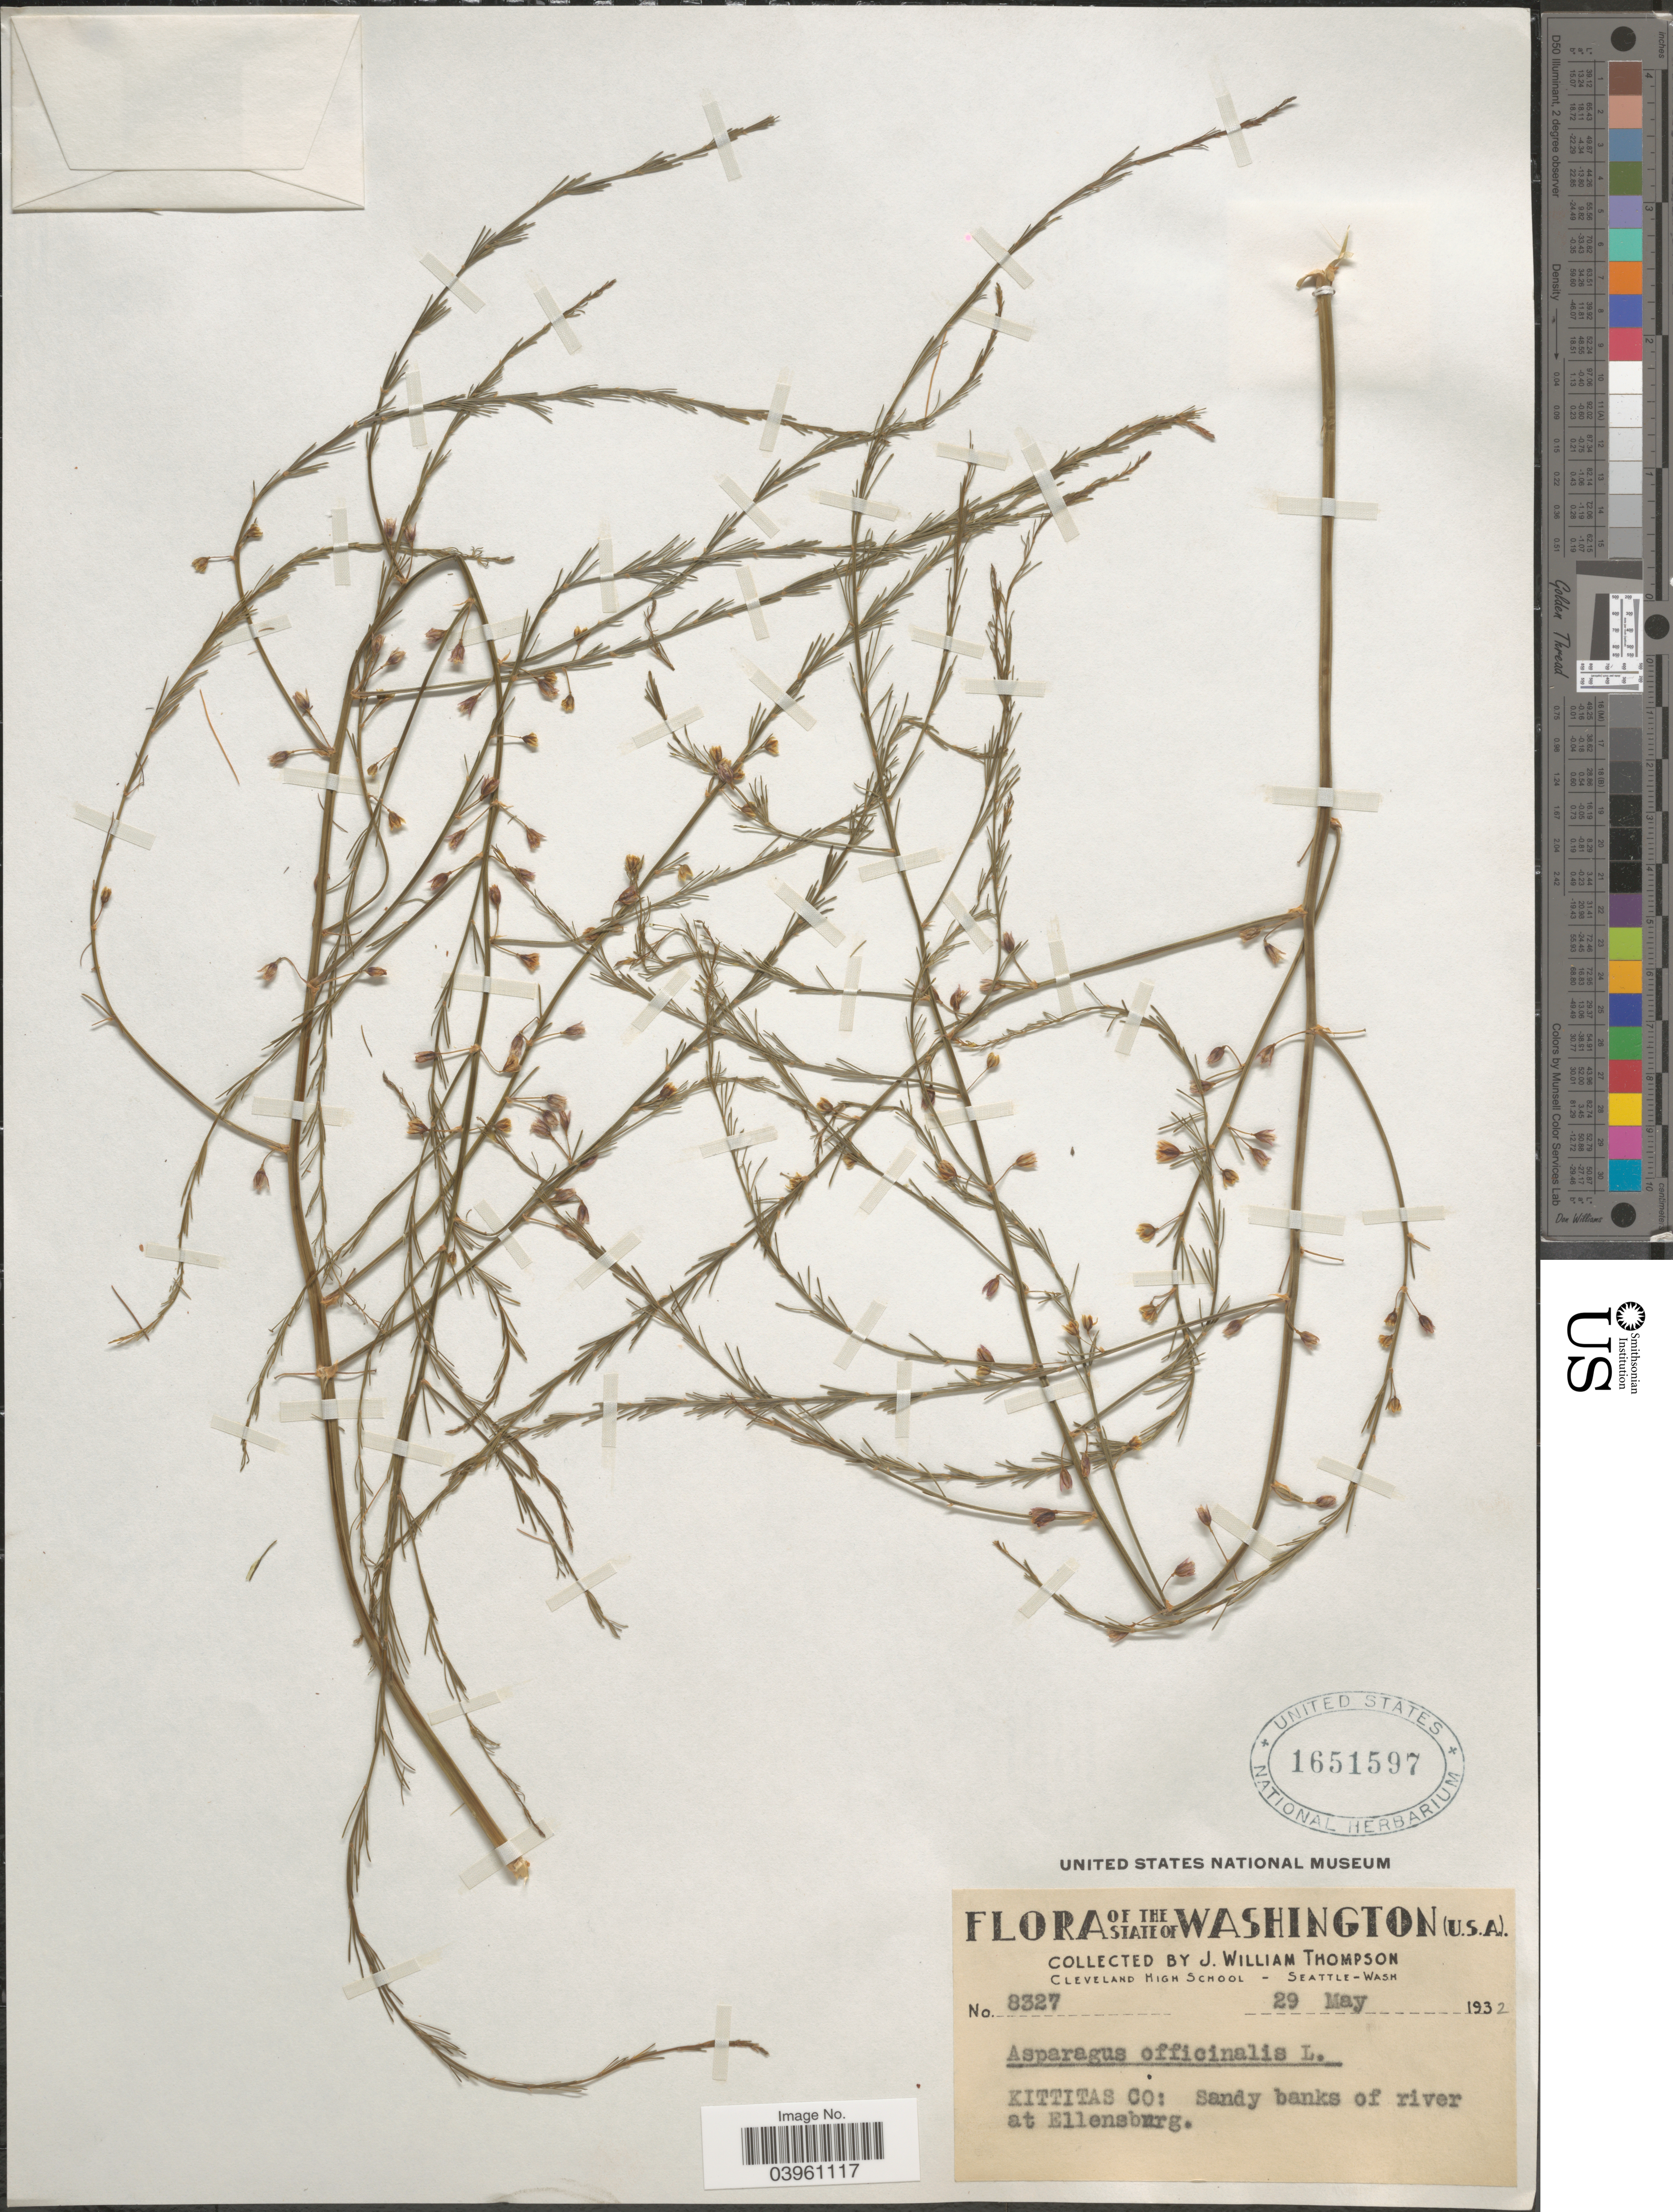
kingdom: Plantae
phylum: Tracheophyta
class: Liliopsida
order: Asparagales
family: Asparagaceae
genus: Asparagus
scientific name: Asparagus officinalis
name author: L.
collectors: J. W. Thompson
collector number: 8327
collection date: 1932-05-29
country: United States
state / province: Washington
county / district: Kittitas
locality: Kittitas Co: Sandy banks of river at Ellensburg.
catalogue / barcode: US 1651597